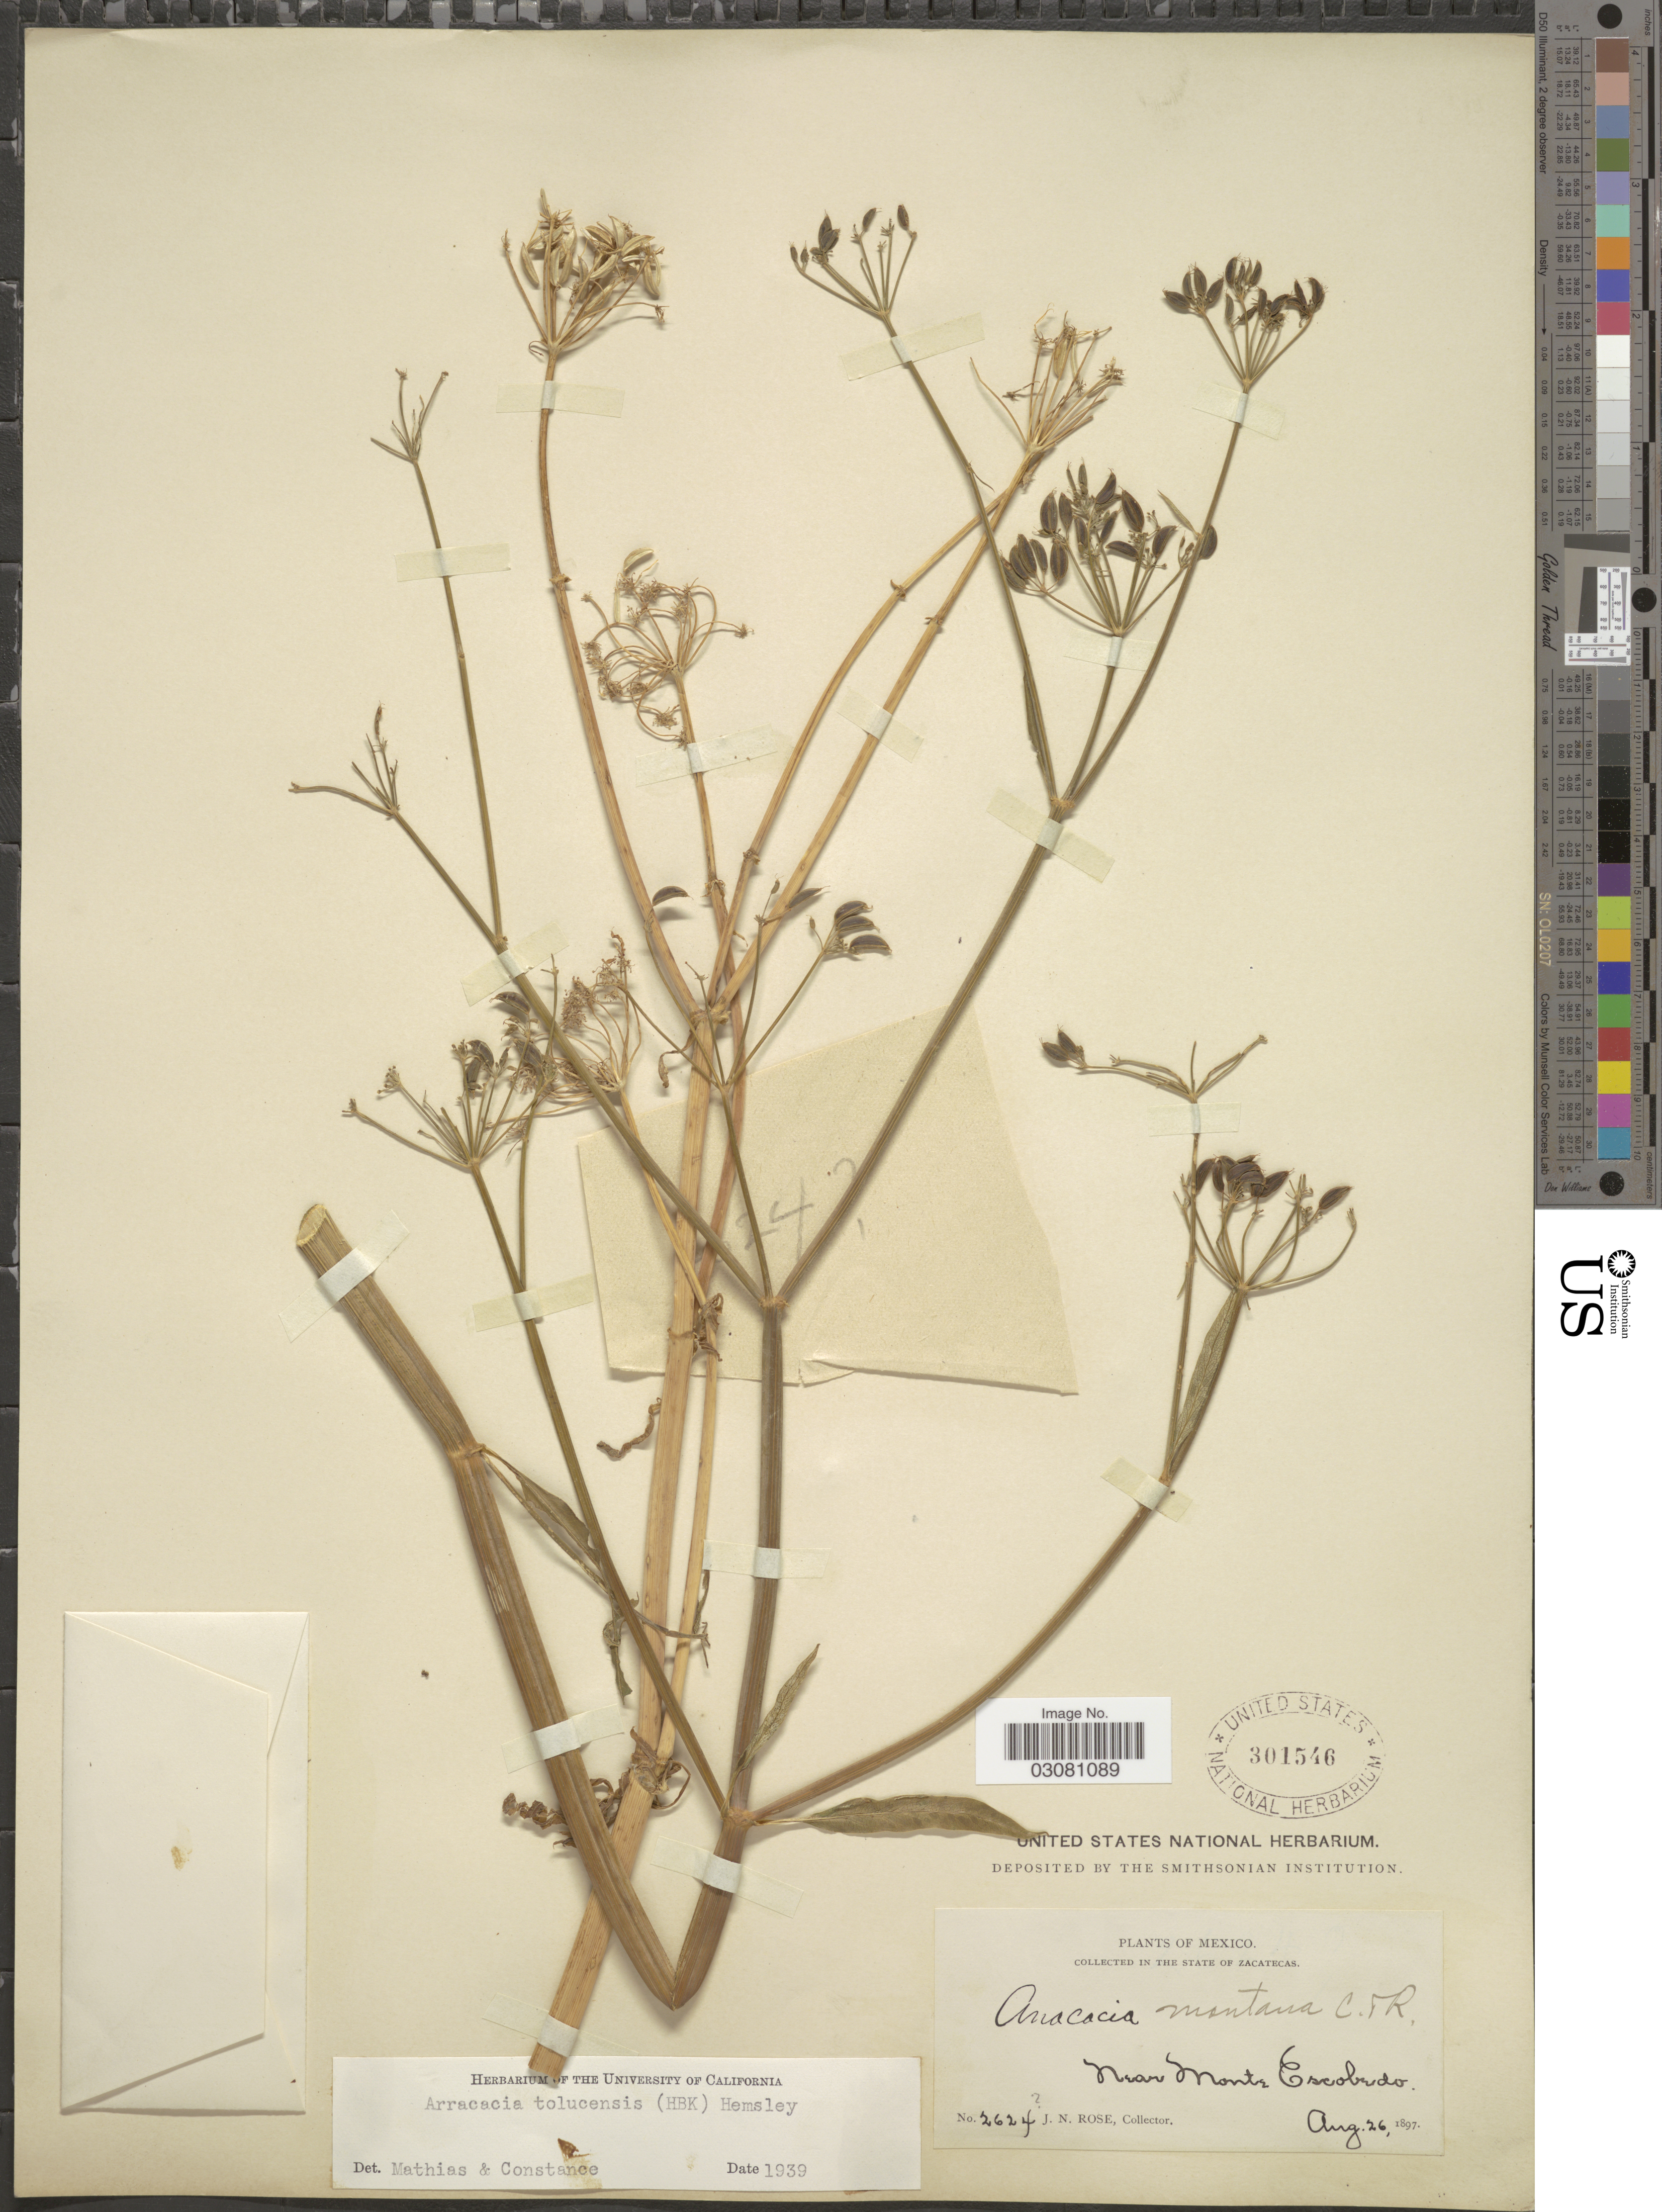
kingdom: Plantae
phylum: Tracheophyta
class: Magnoliopsida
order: Apiales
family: Apiaceae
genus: Arracacia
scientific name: Arracacia tolucensis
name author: (Kunth) Hemsl.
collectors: J. N. Rose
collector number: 2624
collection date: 1897-08-26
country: Mexico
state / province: Zacatecas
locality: Near Monte Escobedo.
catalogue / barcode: US 301546